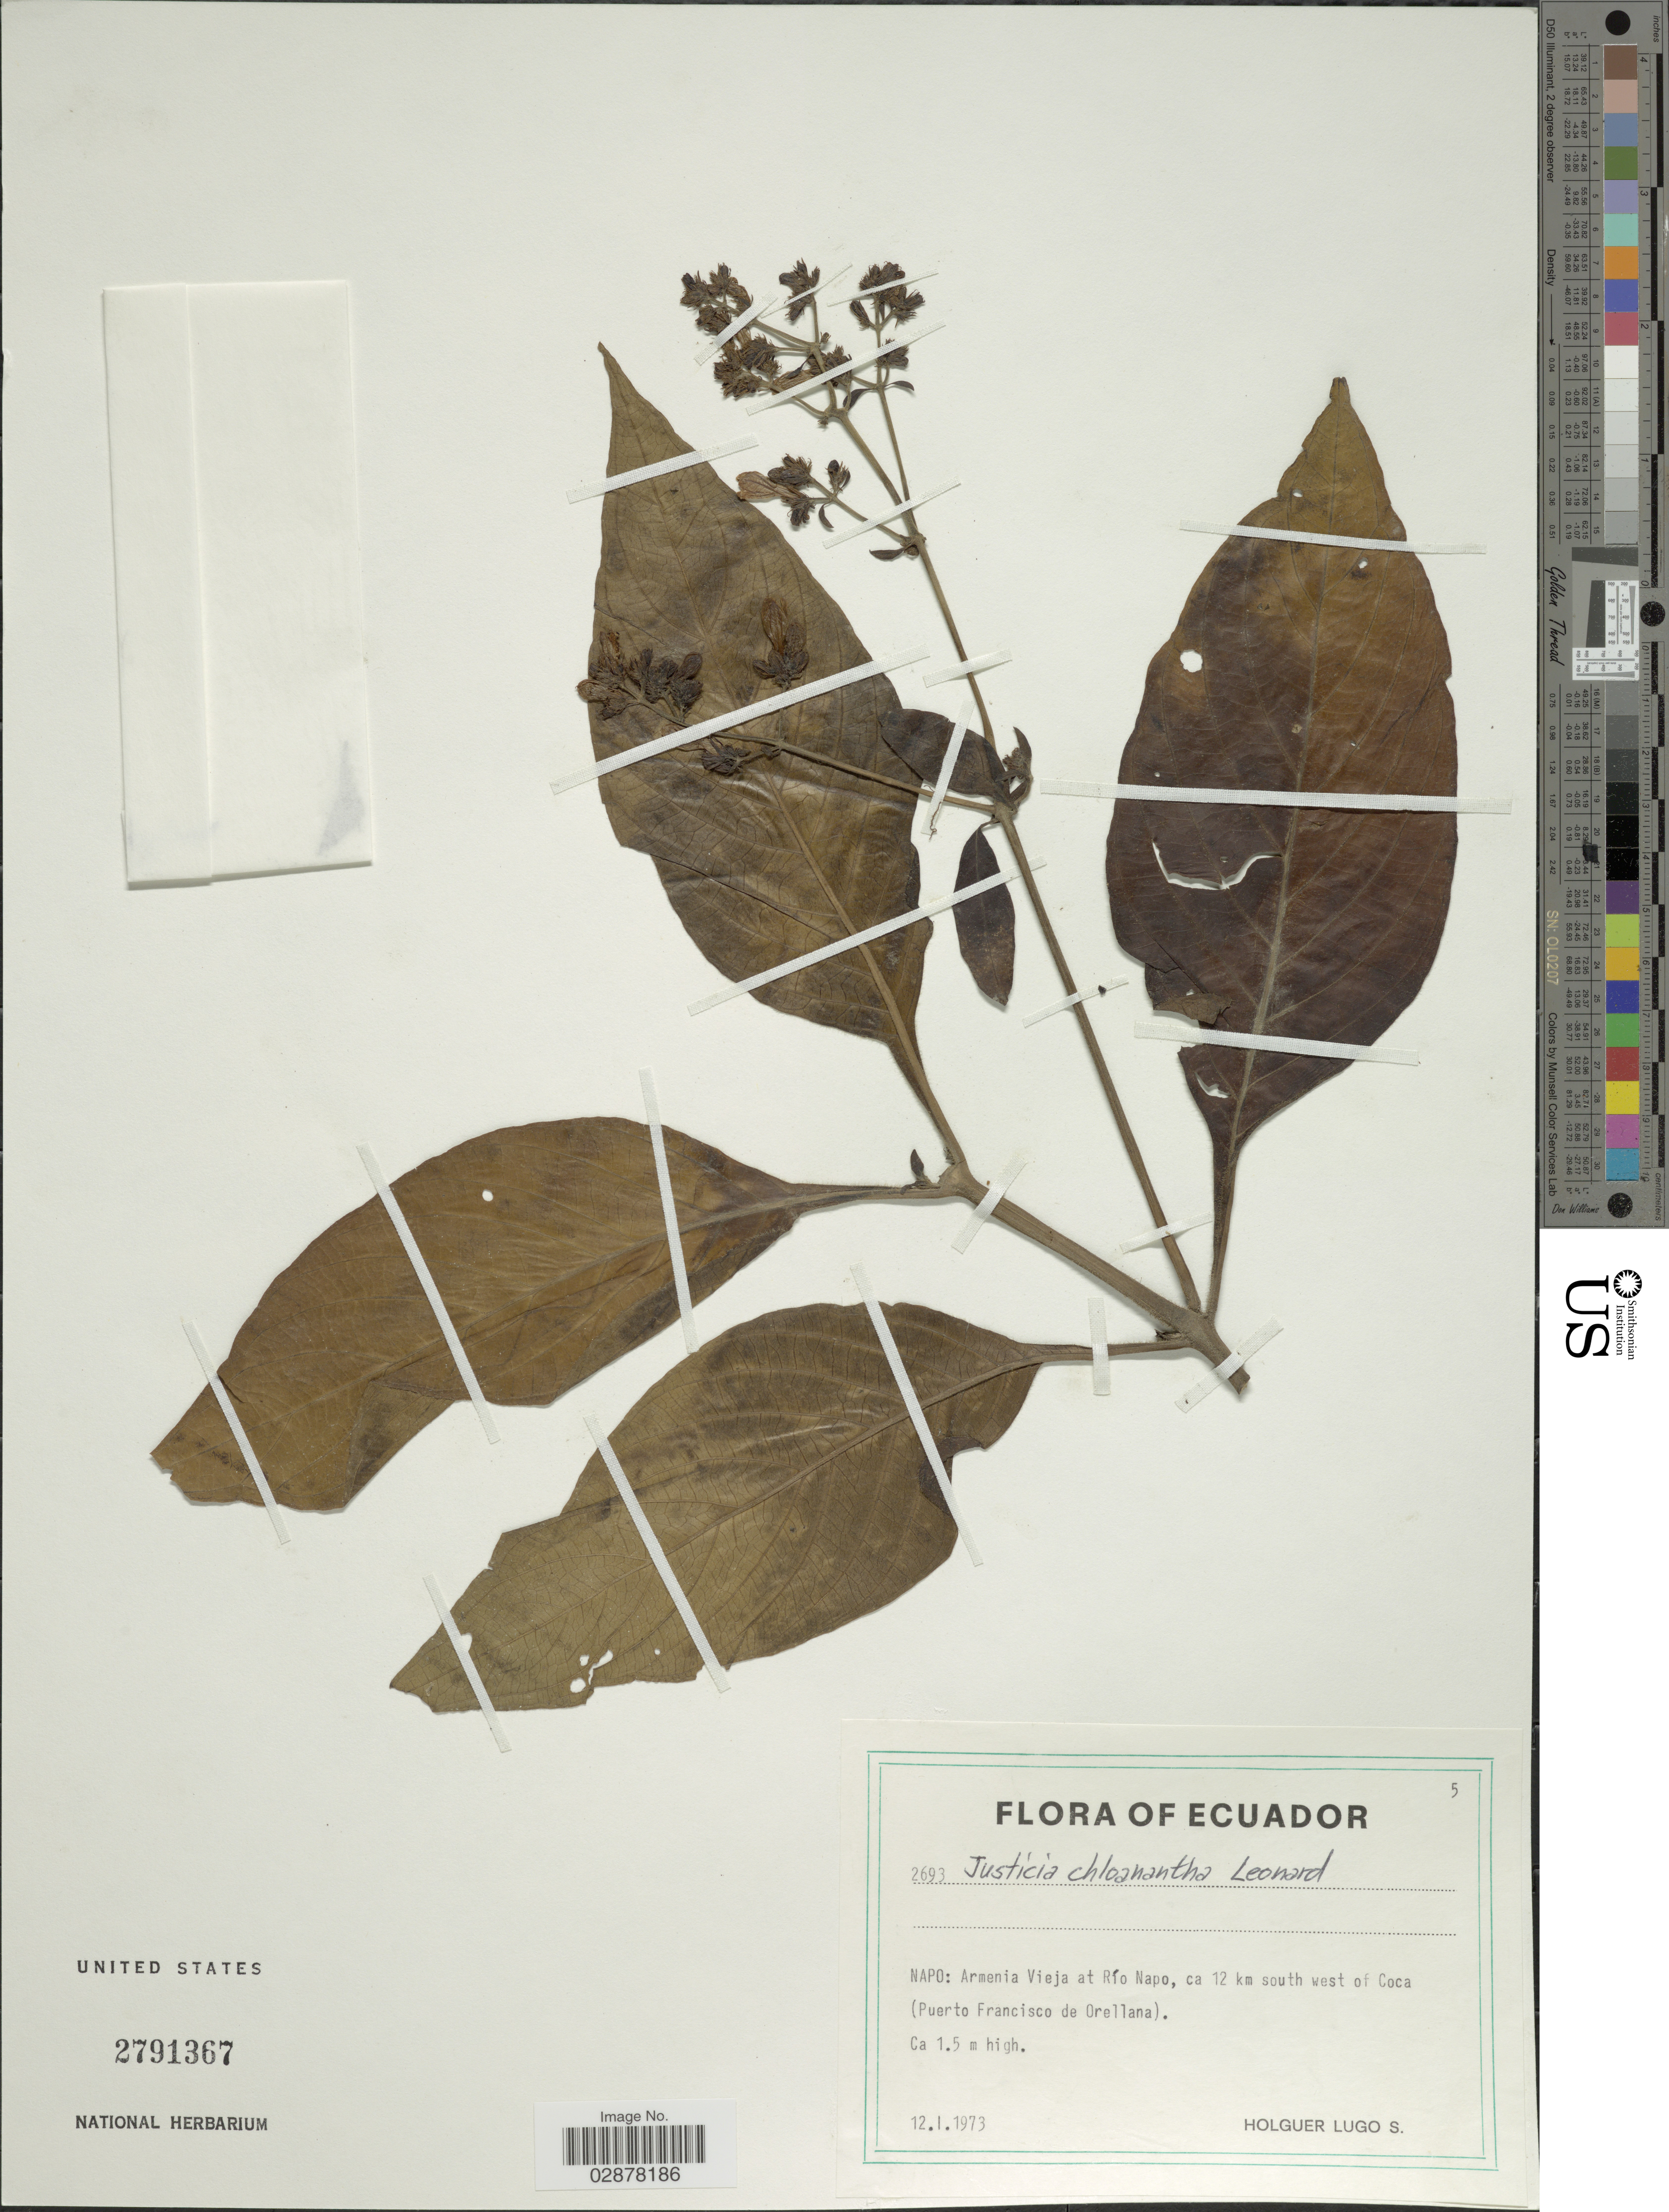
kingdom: Plantae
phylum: Tracheophyta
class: Magnoliopsida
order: Lamiales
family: Acanthaceae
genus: Justicia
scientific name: Justicia chloanantha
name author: Leonard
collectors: H. Lugo S.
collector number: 2693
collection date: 1973-01-12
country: Ecuador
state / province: Napo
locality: Armenia Vieja at Río Napo, ca 12 km south west of Coca (Puerta Francisco de Orellana).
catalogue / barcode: US 2791367